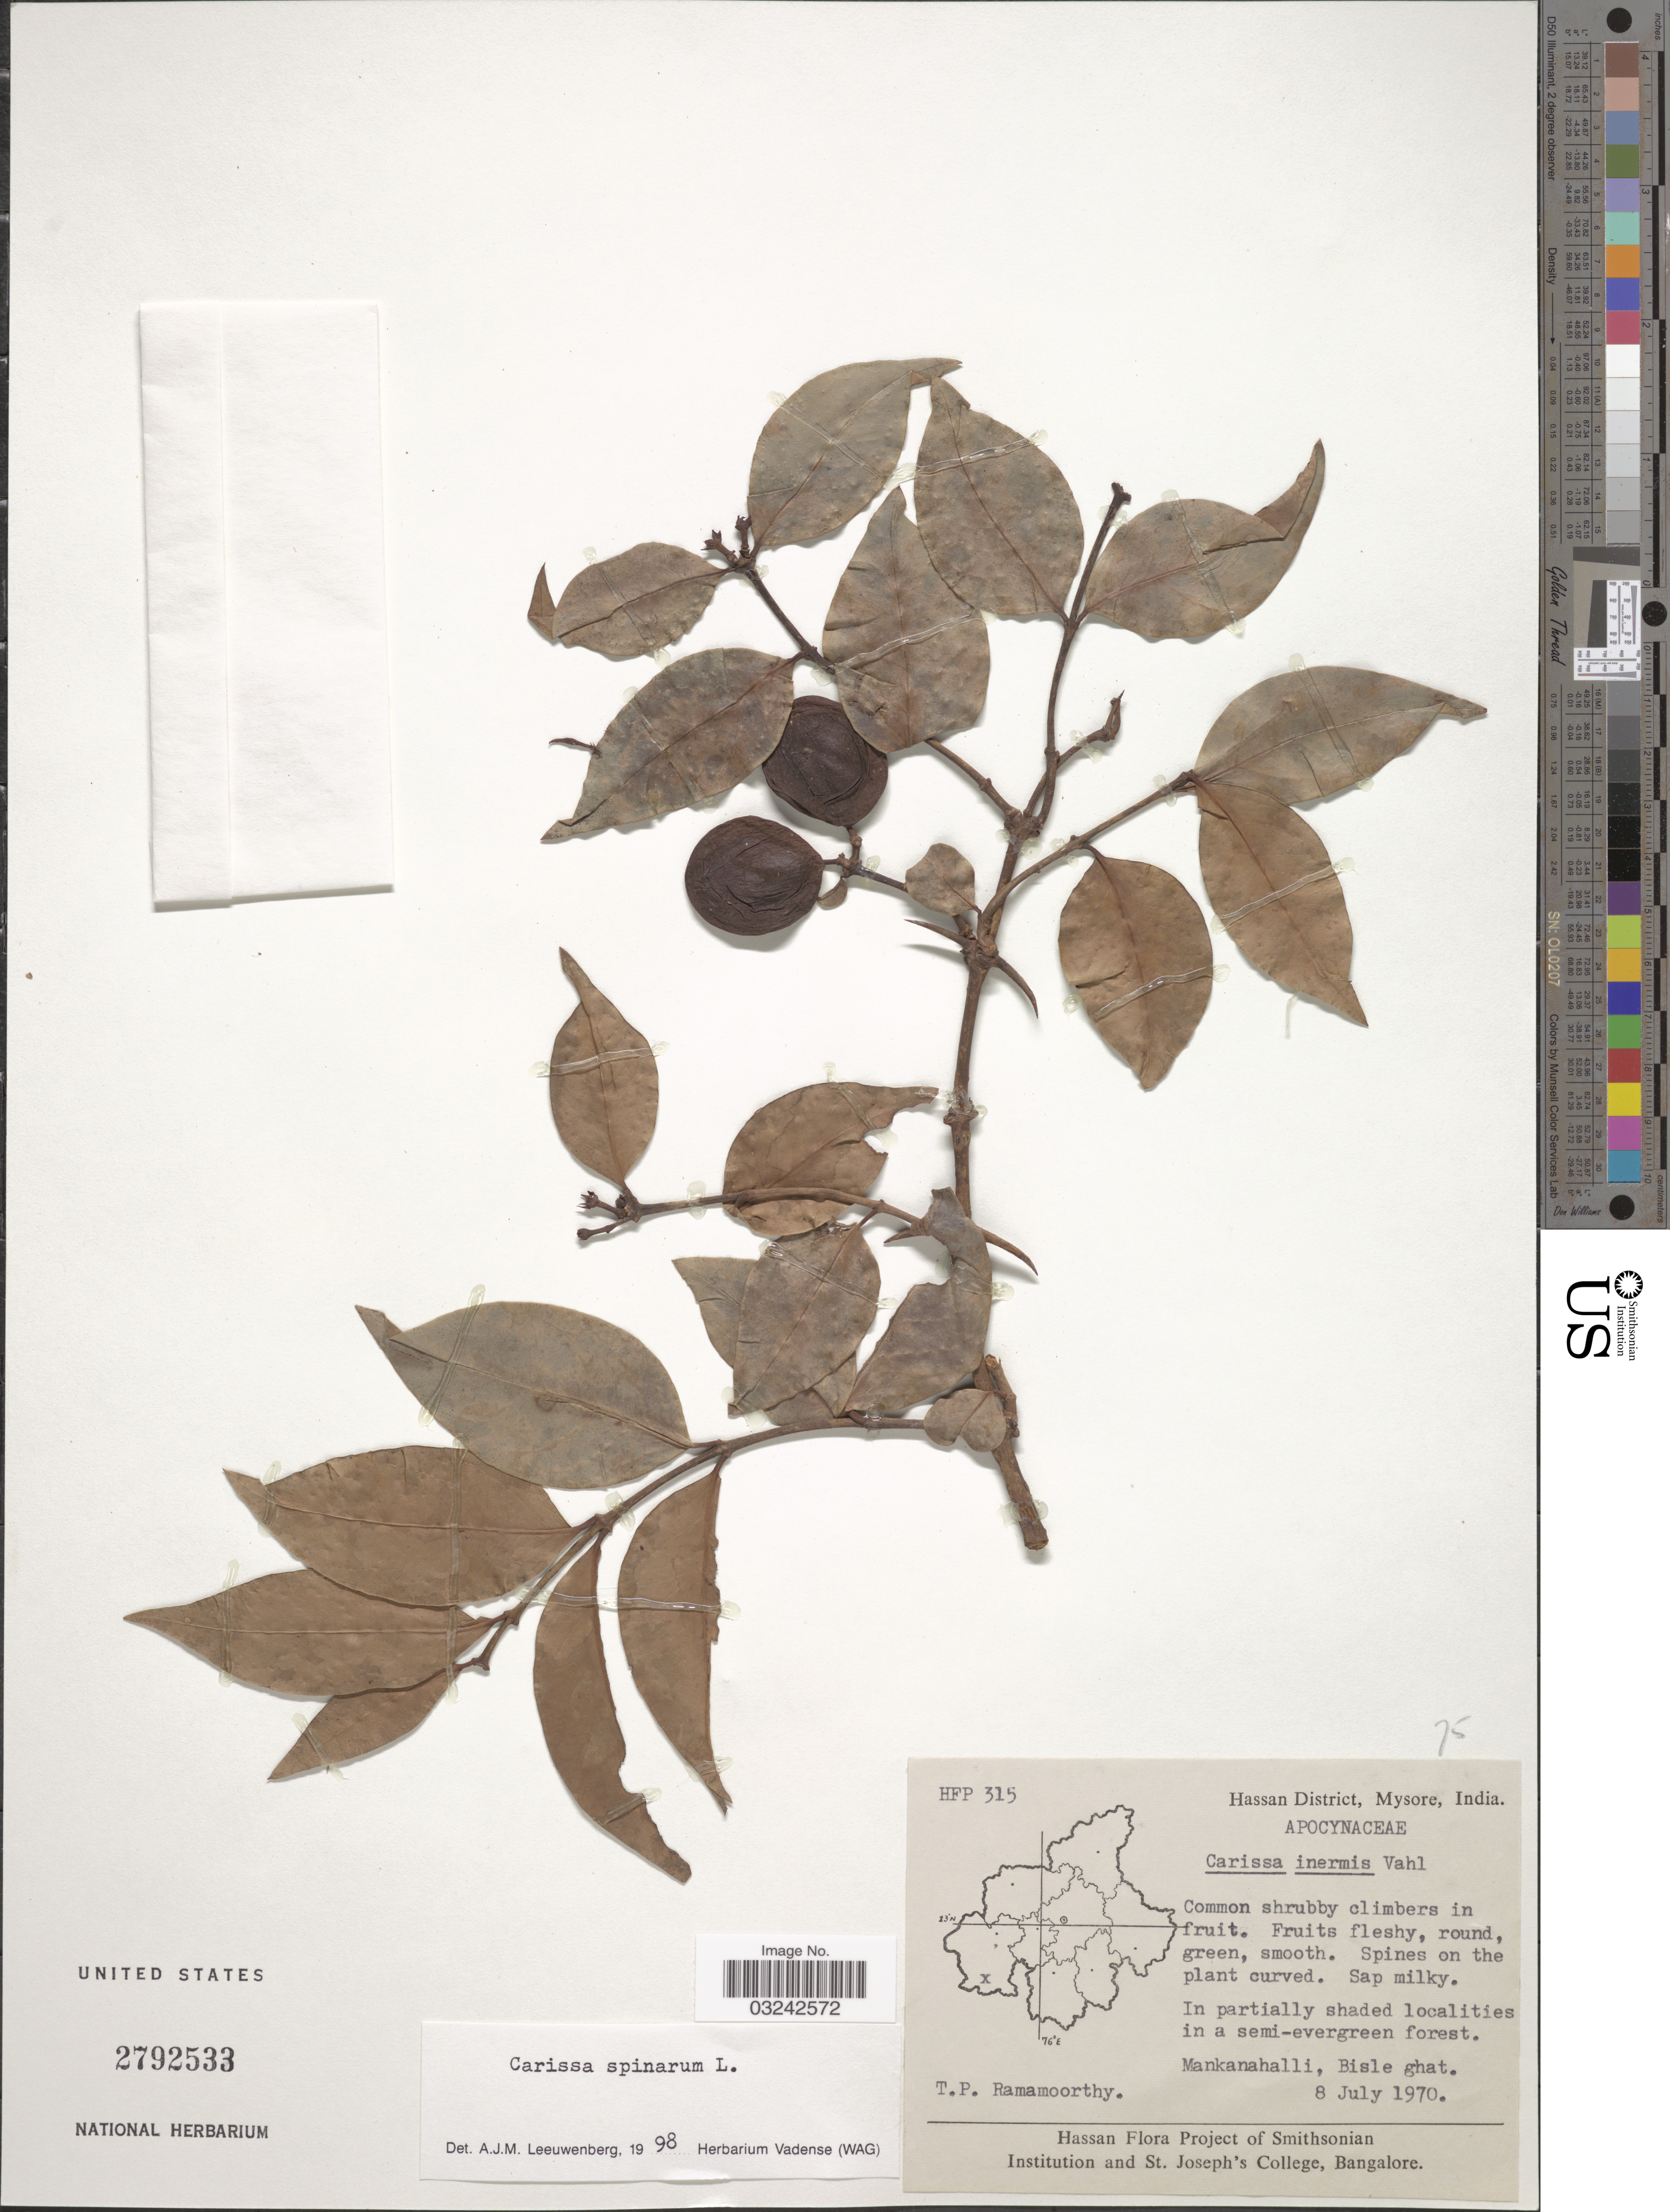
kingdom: Plantae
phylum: Tracheophyta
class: Magnoliopsida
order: Gentianales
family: Apocynaceae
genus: Carissa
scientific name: Carissa spinarum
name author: L.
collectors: T. P. Ramamoorthy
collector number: HFP315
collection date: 1970-07-08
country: India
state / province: Karnataka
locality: Hassan District, Mysore. Mankanahalli, Bisle ghat.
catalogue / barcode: US 2792533